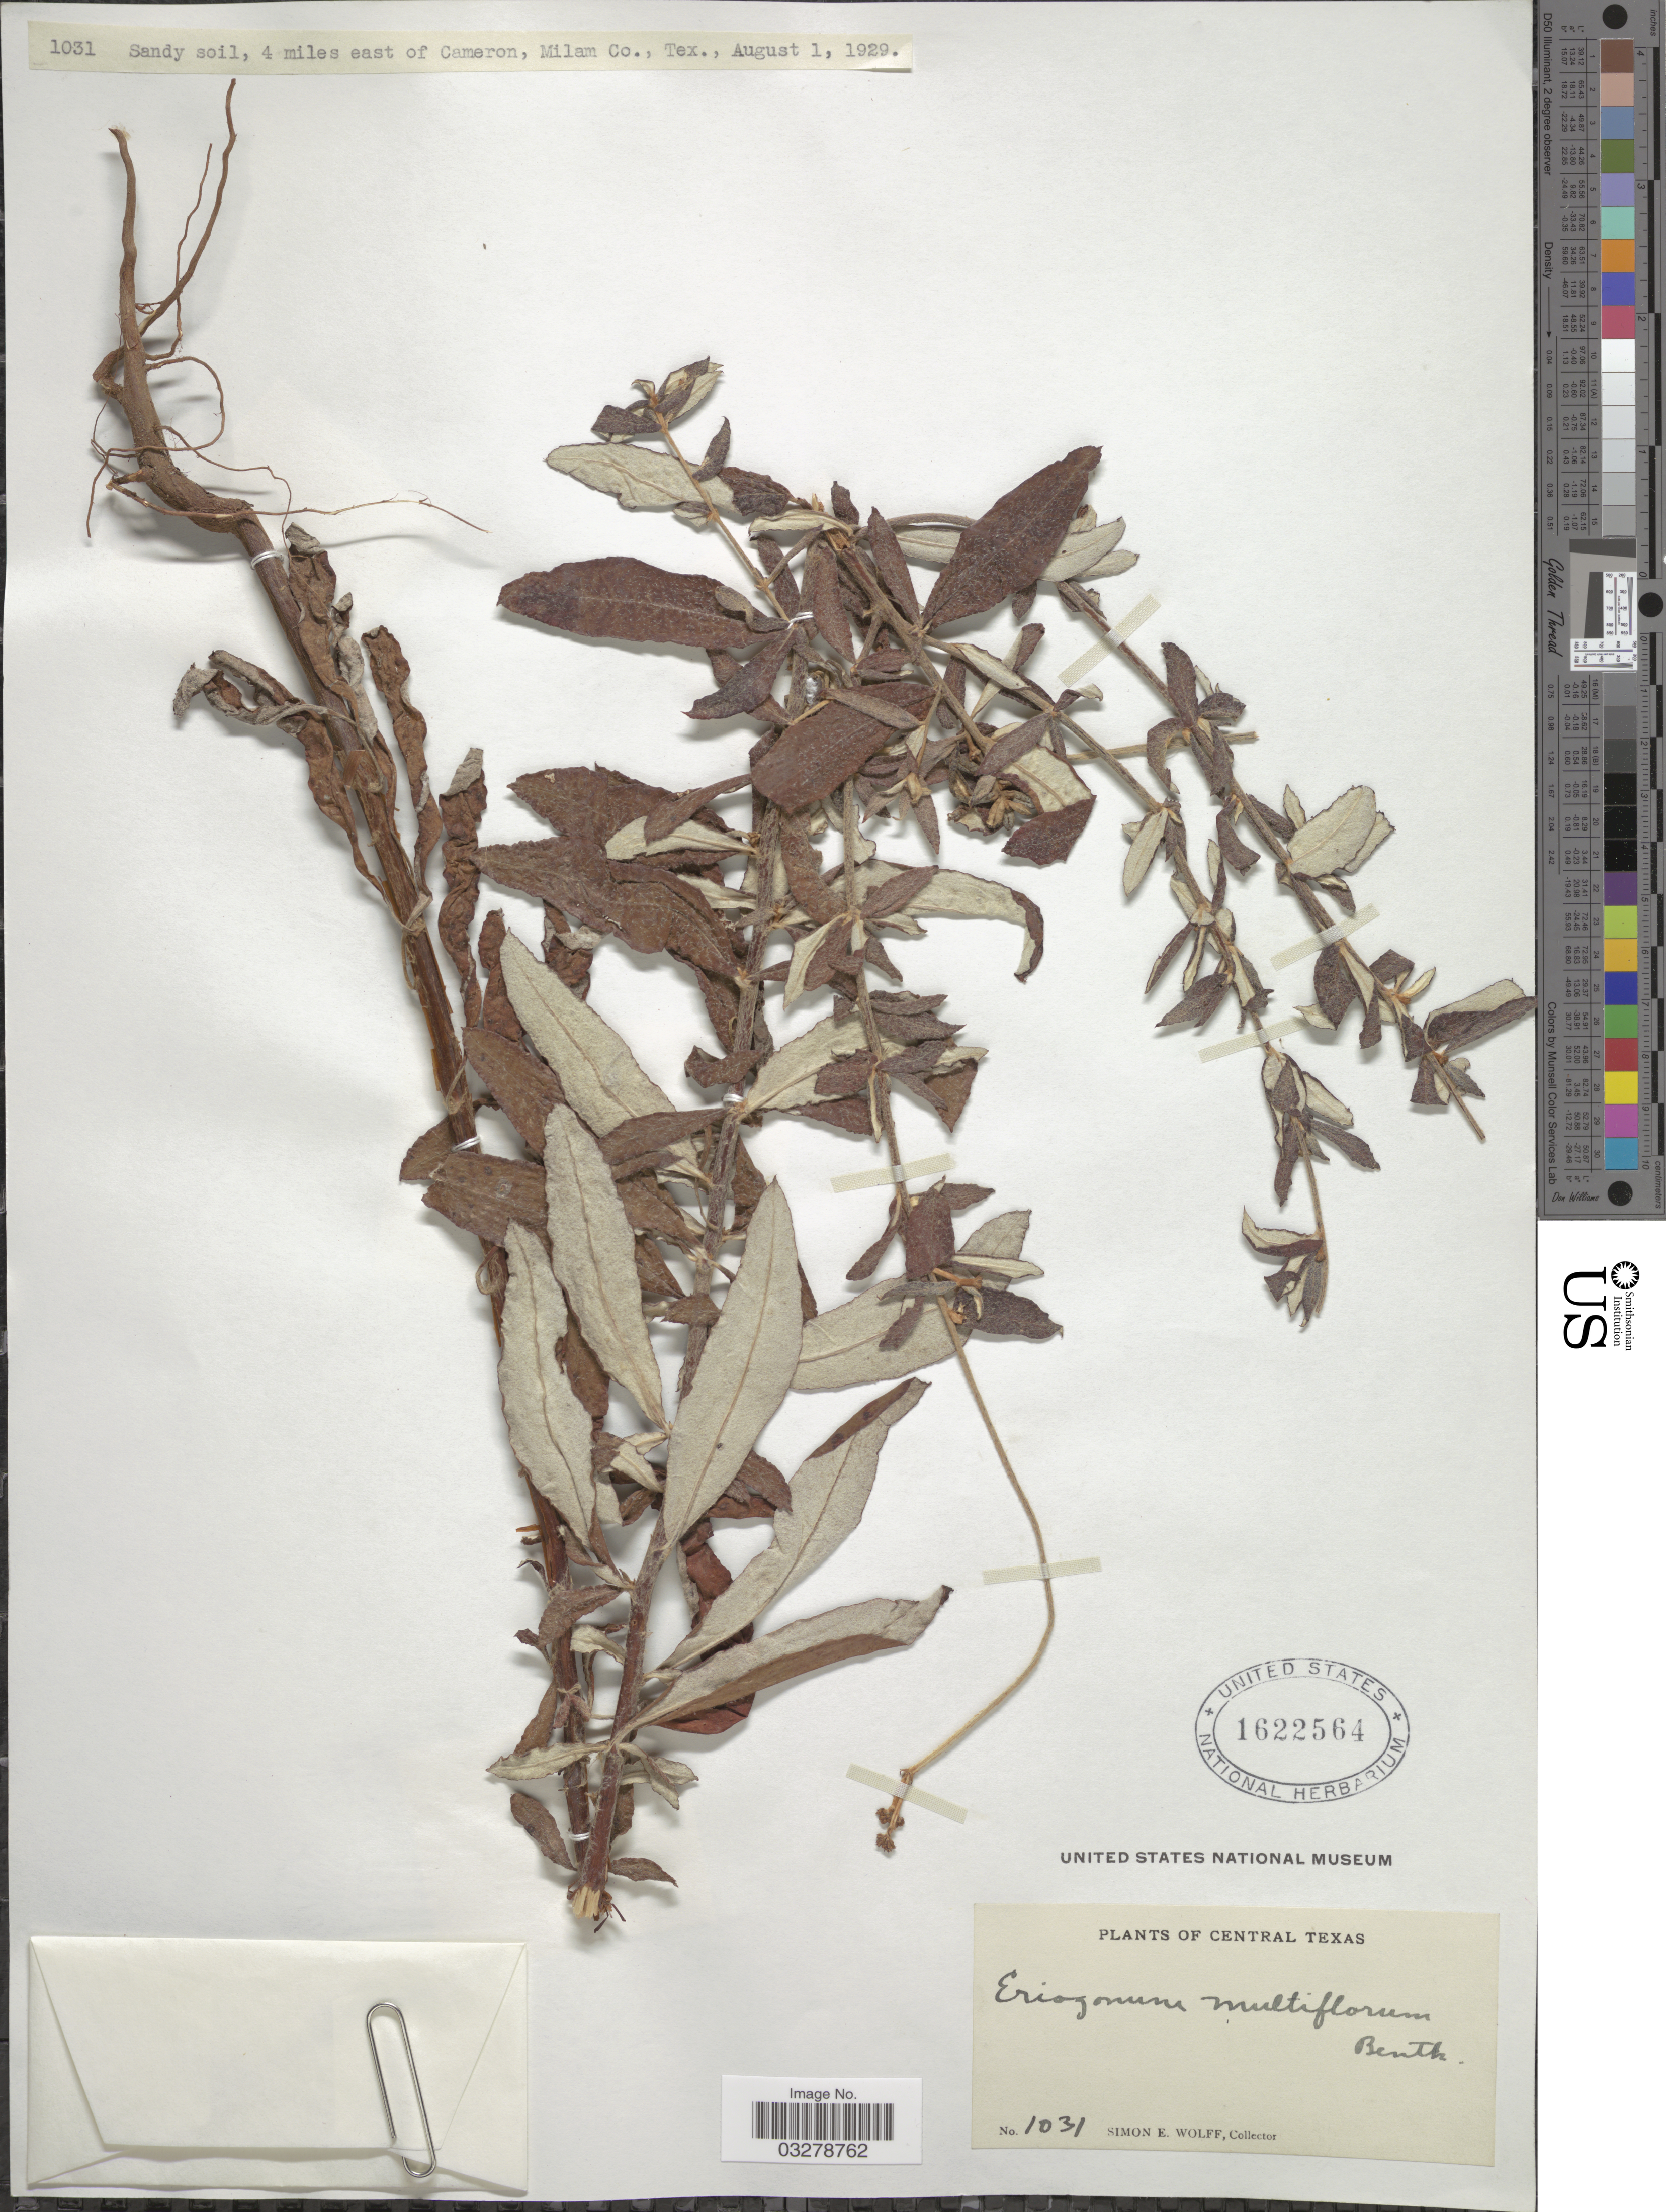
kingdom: Plantae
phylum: Tracheophyta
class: Magnoliopsida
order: Caryophyllales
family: Polygonaceae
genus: Eriogonum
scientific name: Eriogonum multiflorum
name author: Benth.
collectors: S. E. Wolff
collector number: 1031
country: United States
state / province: Texas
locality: Central Texas.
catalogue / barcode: US 1622564